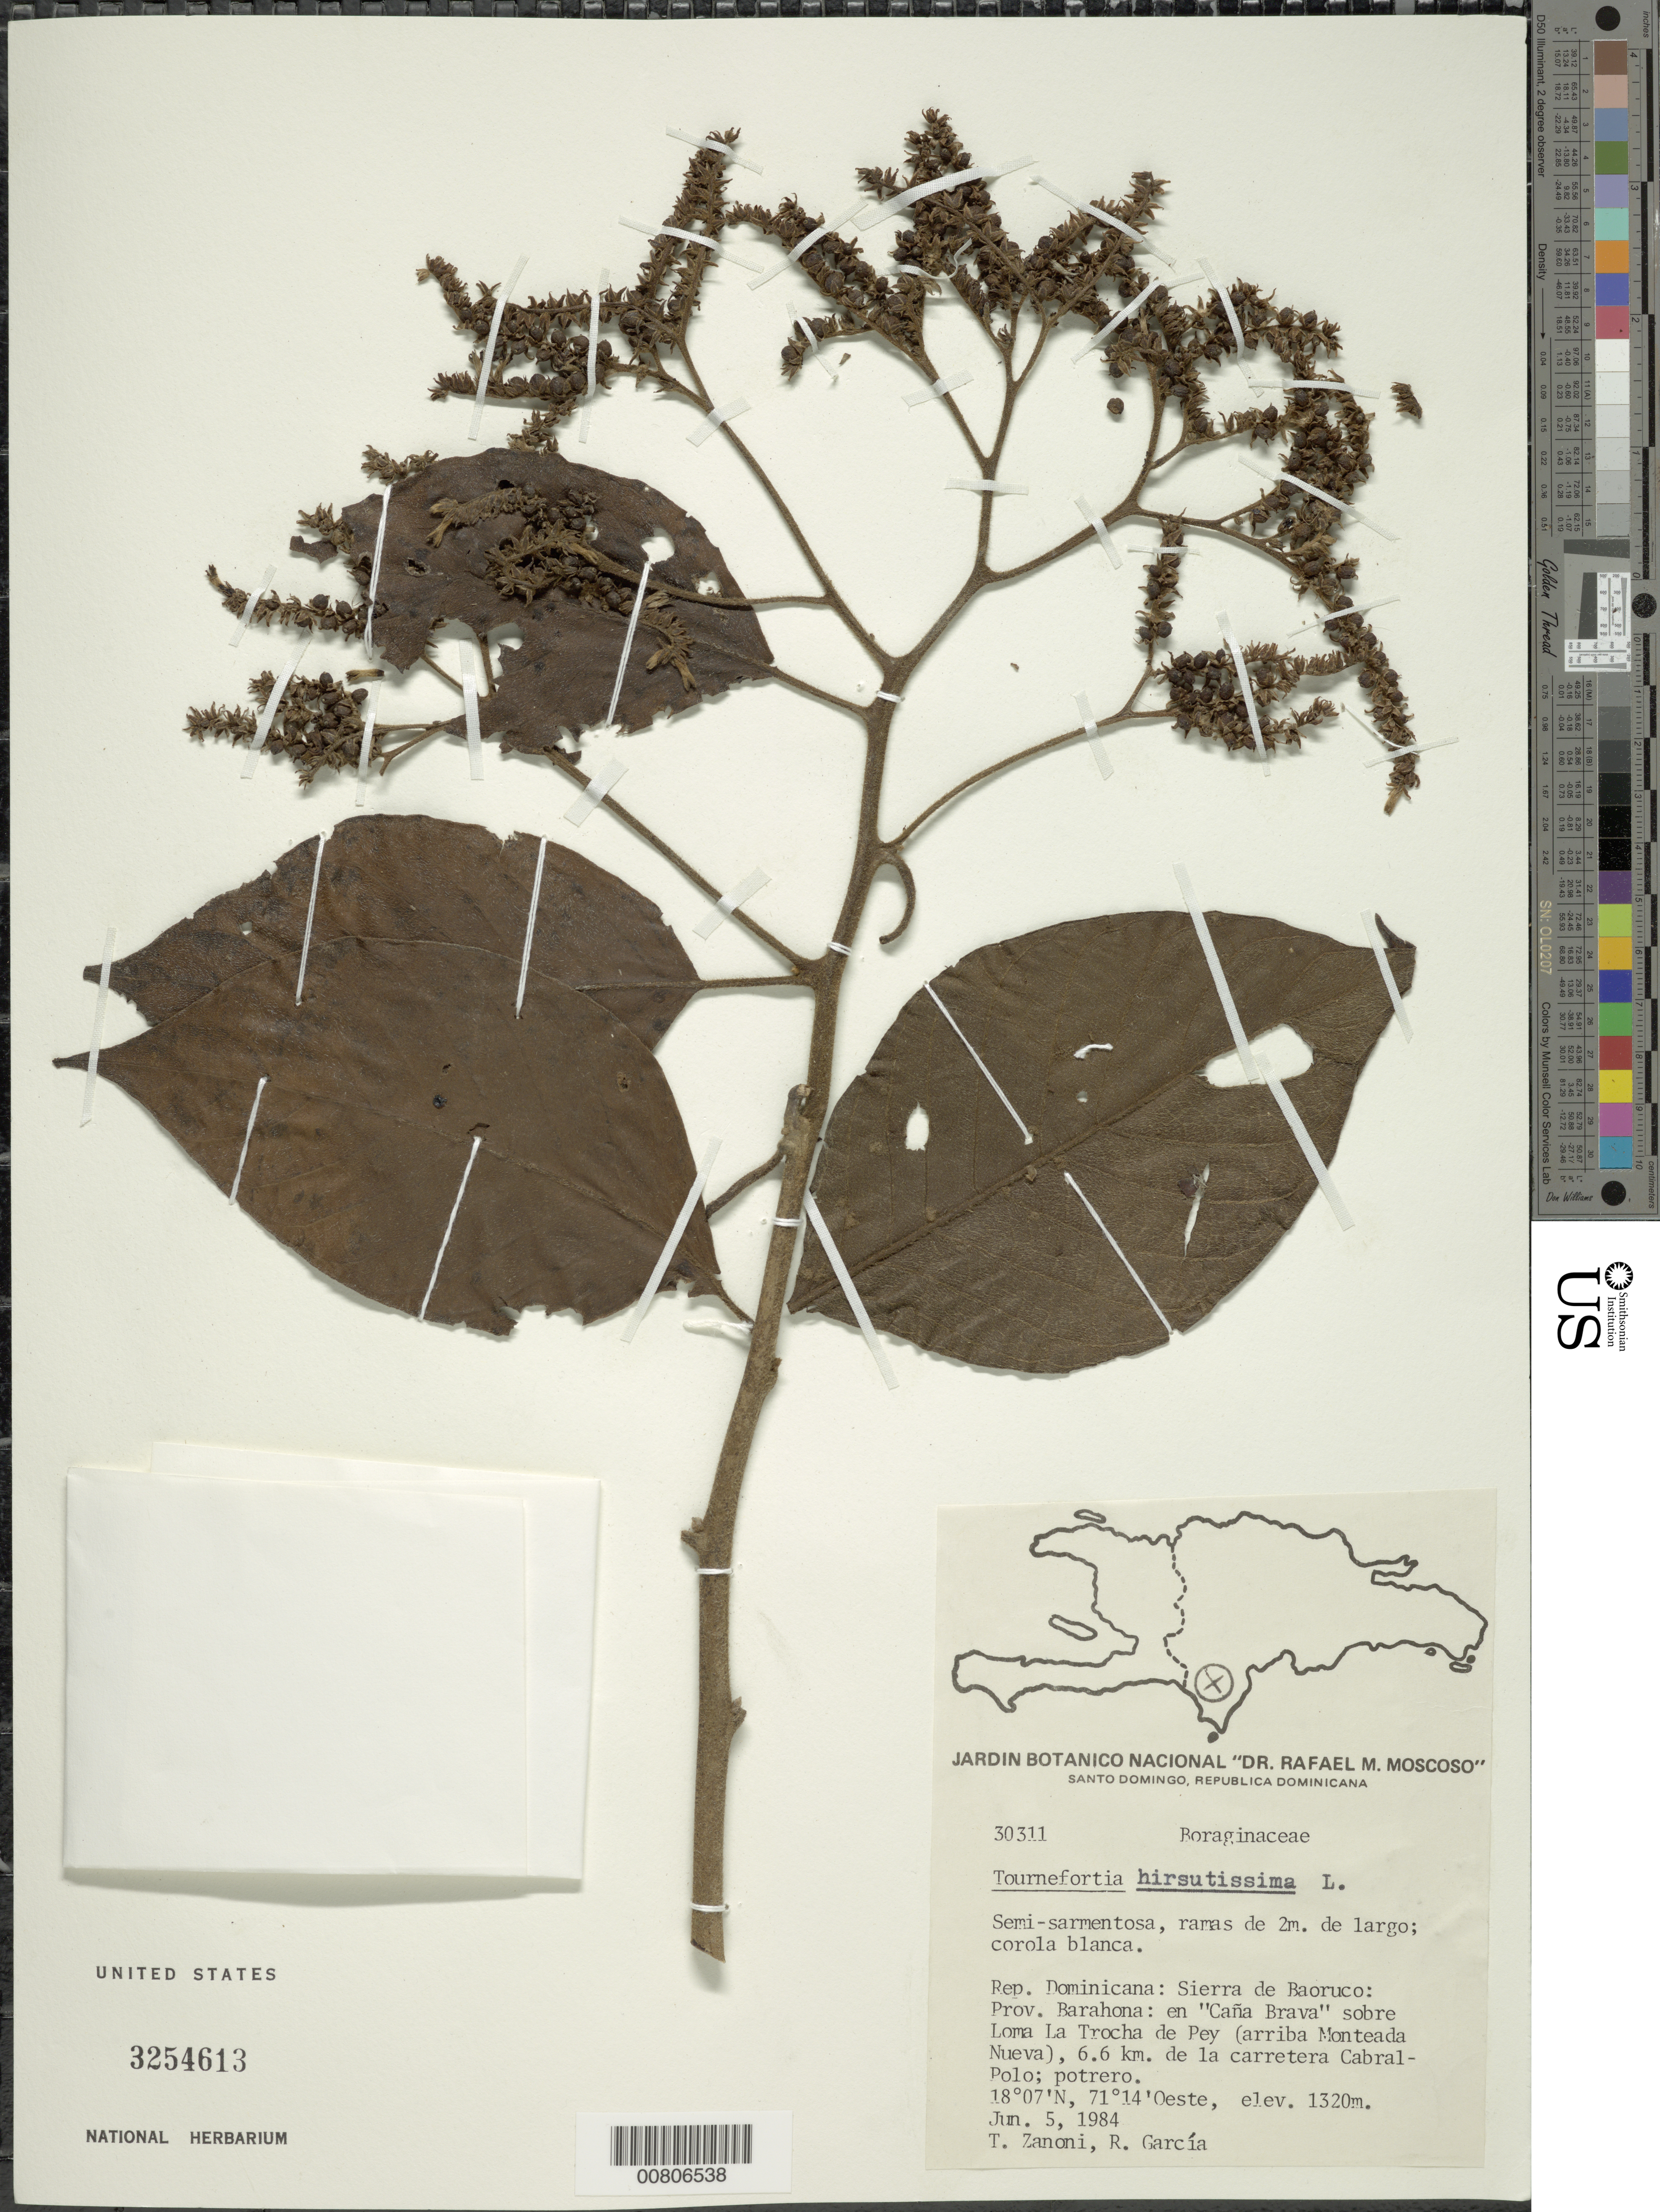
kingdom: Plantae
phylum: Tracheophyta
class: Magnoliopsida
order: Boraginales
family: Heliotropiaceae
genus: Tournefortia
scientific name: Tournefortia hirsutissima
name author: L.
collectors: T. A. Zanoni & R. G. García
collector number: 30311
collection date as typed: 05 Jun 1984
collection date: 1984-06-05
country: Dominican Republic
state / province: Barahona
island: Hispaniola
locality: Sierra de Baoruco, "Caña Brava", sobre Loma La Trocha de Pey (arriba Monteada Nueva), 6.6 km de la carretera Cabral-Polo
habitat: Potrero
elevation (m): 1320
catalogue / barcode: US 3254613